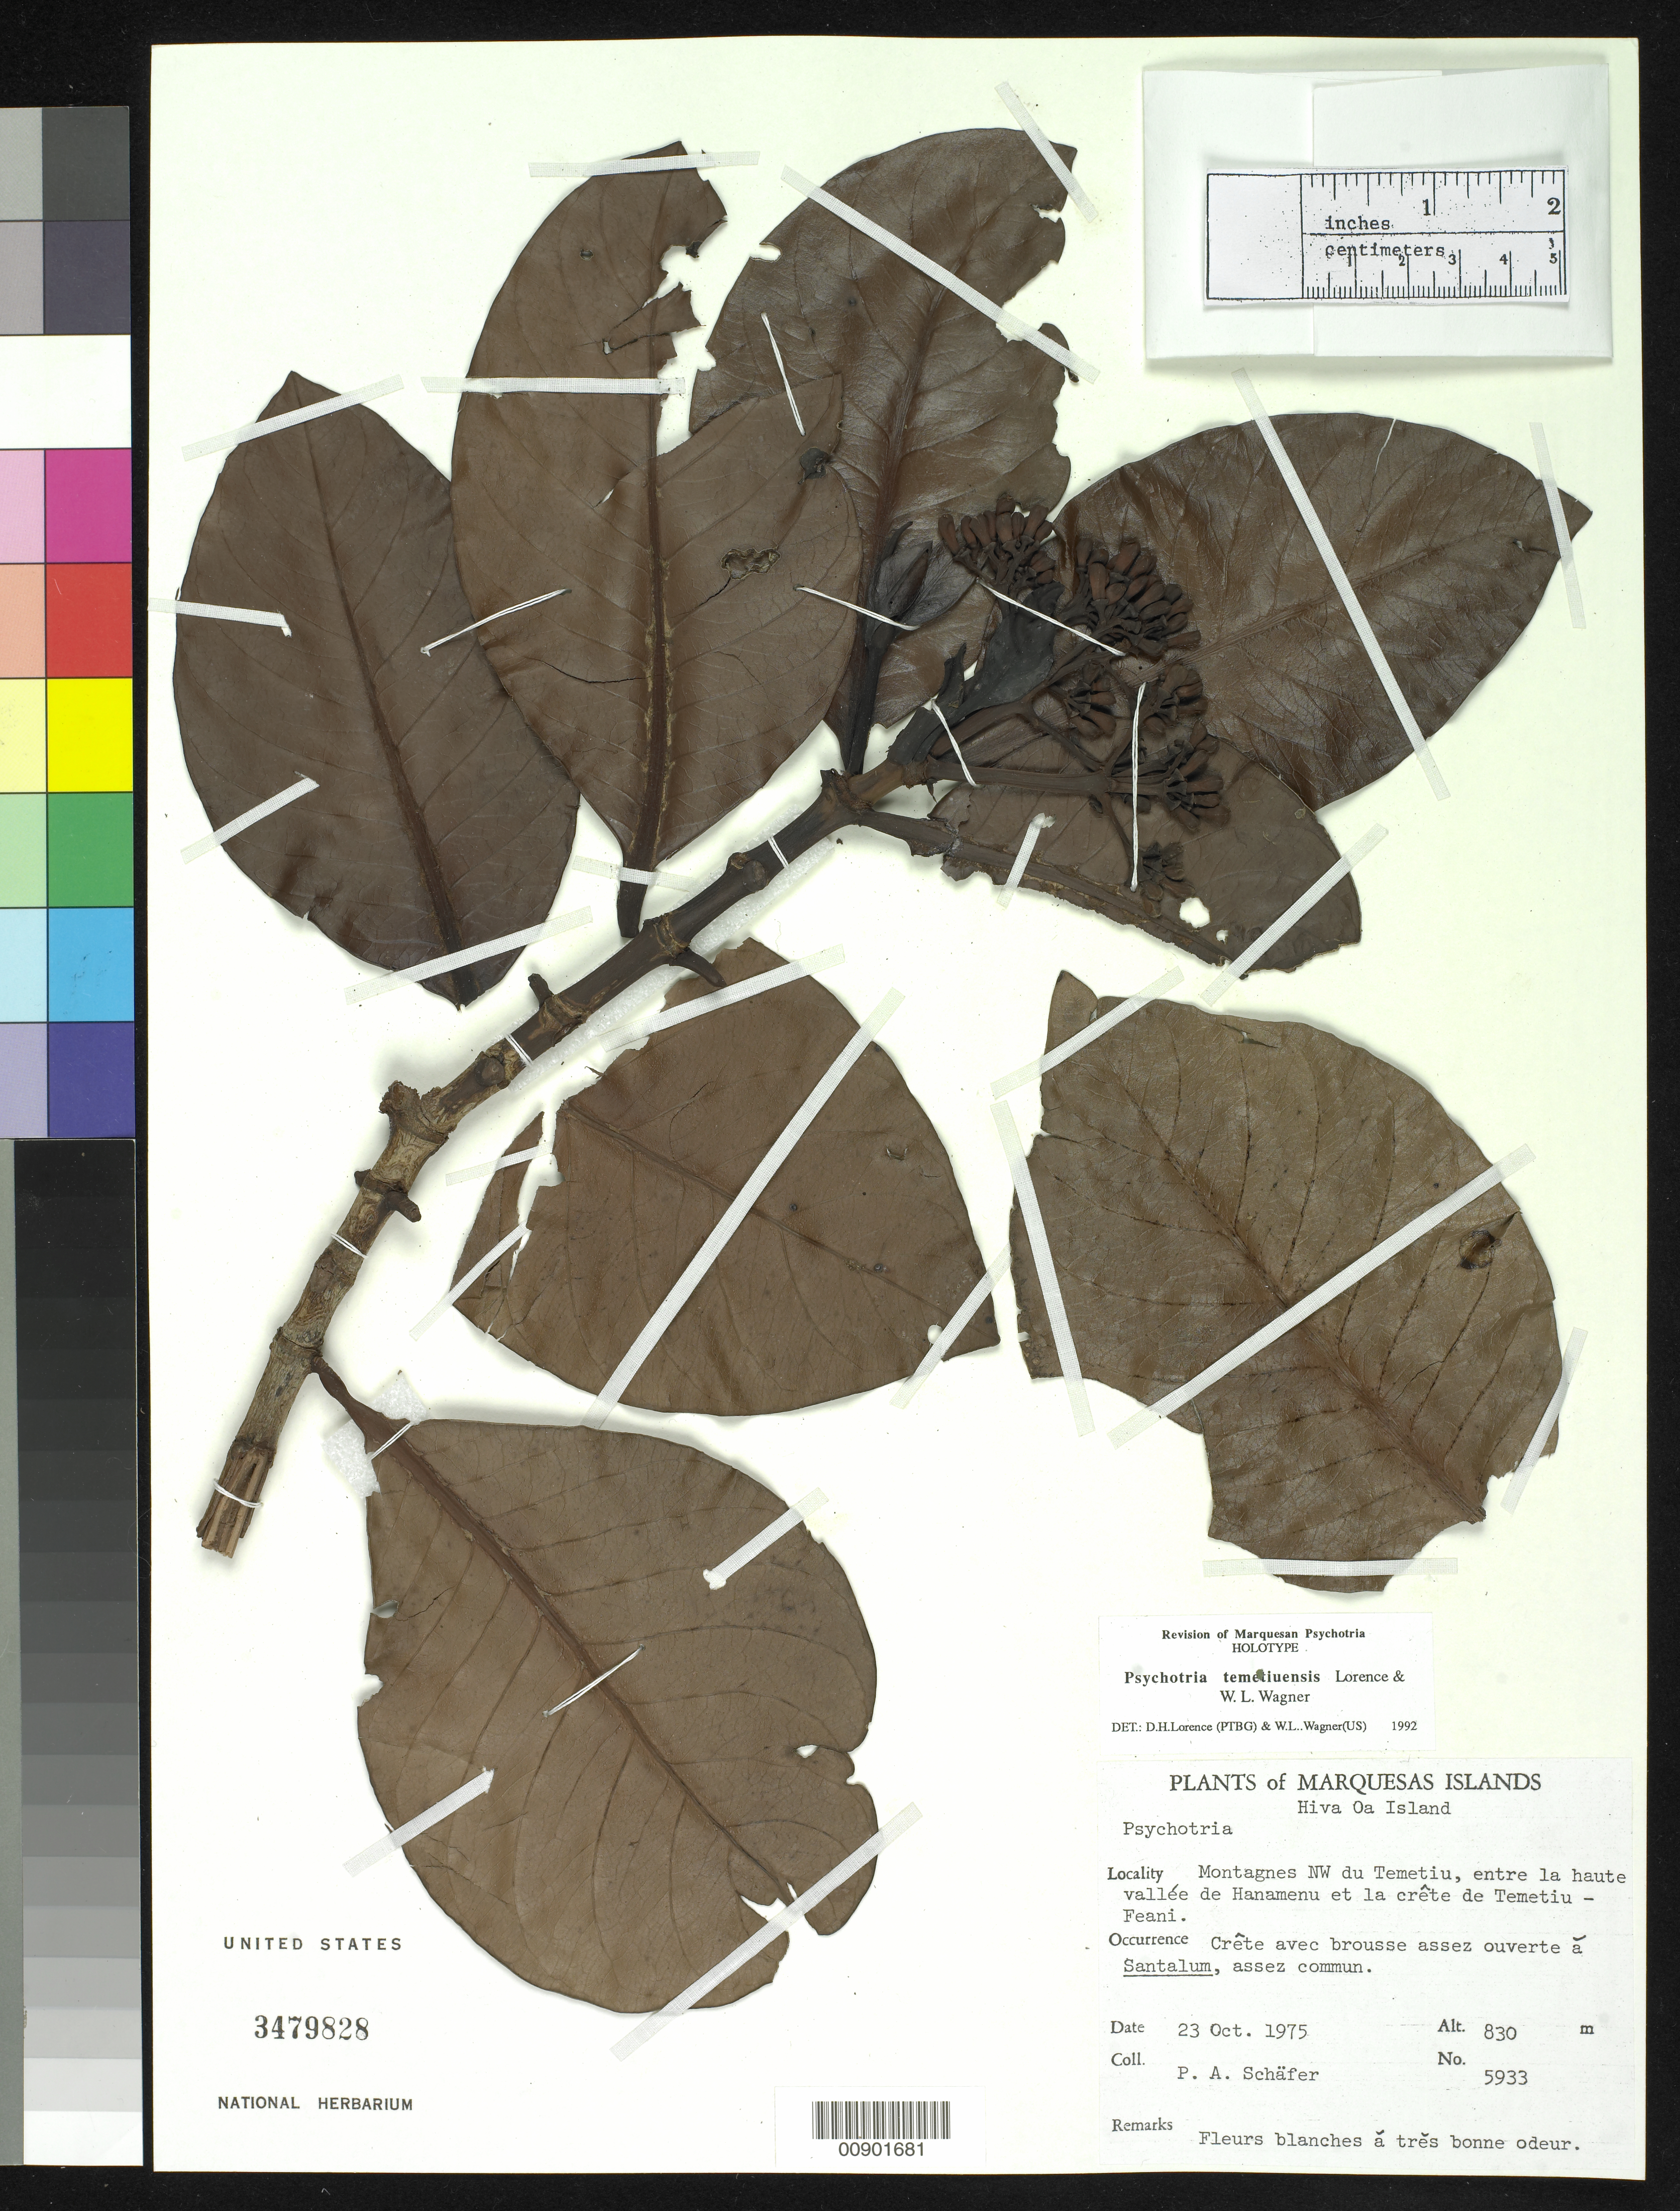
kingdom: Plantae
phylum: Tracheophyta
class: Magnoliopsida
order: Gentianales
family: Rubiaceae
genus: Psychotria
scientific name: Psychotria temetiuensis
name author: Lorence & W.L. Wagner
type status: Holotype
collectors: P. A. Schäfer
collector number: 5933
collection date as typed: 23 Oct 1975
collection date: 1975-10-23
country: French Polynesia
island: Hiva Oa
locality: Hiva Oa Island, Montagnes NW du Temetiu, entre la haute vallée de Hanamenu et la crête de Temetiu-Feani.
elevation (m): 830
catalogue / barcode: US 3479828